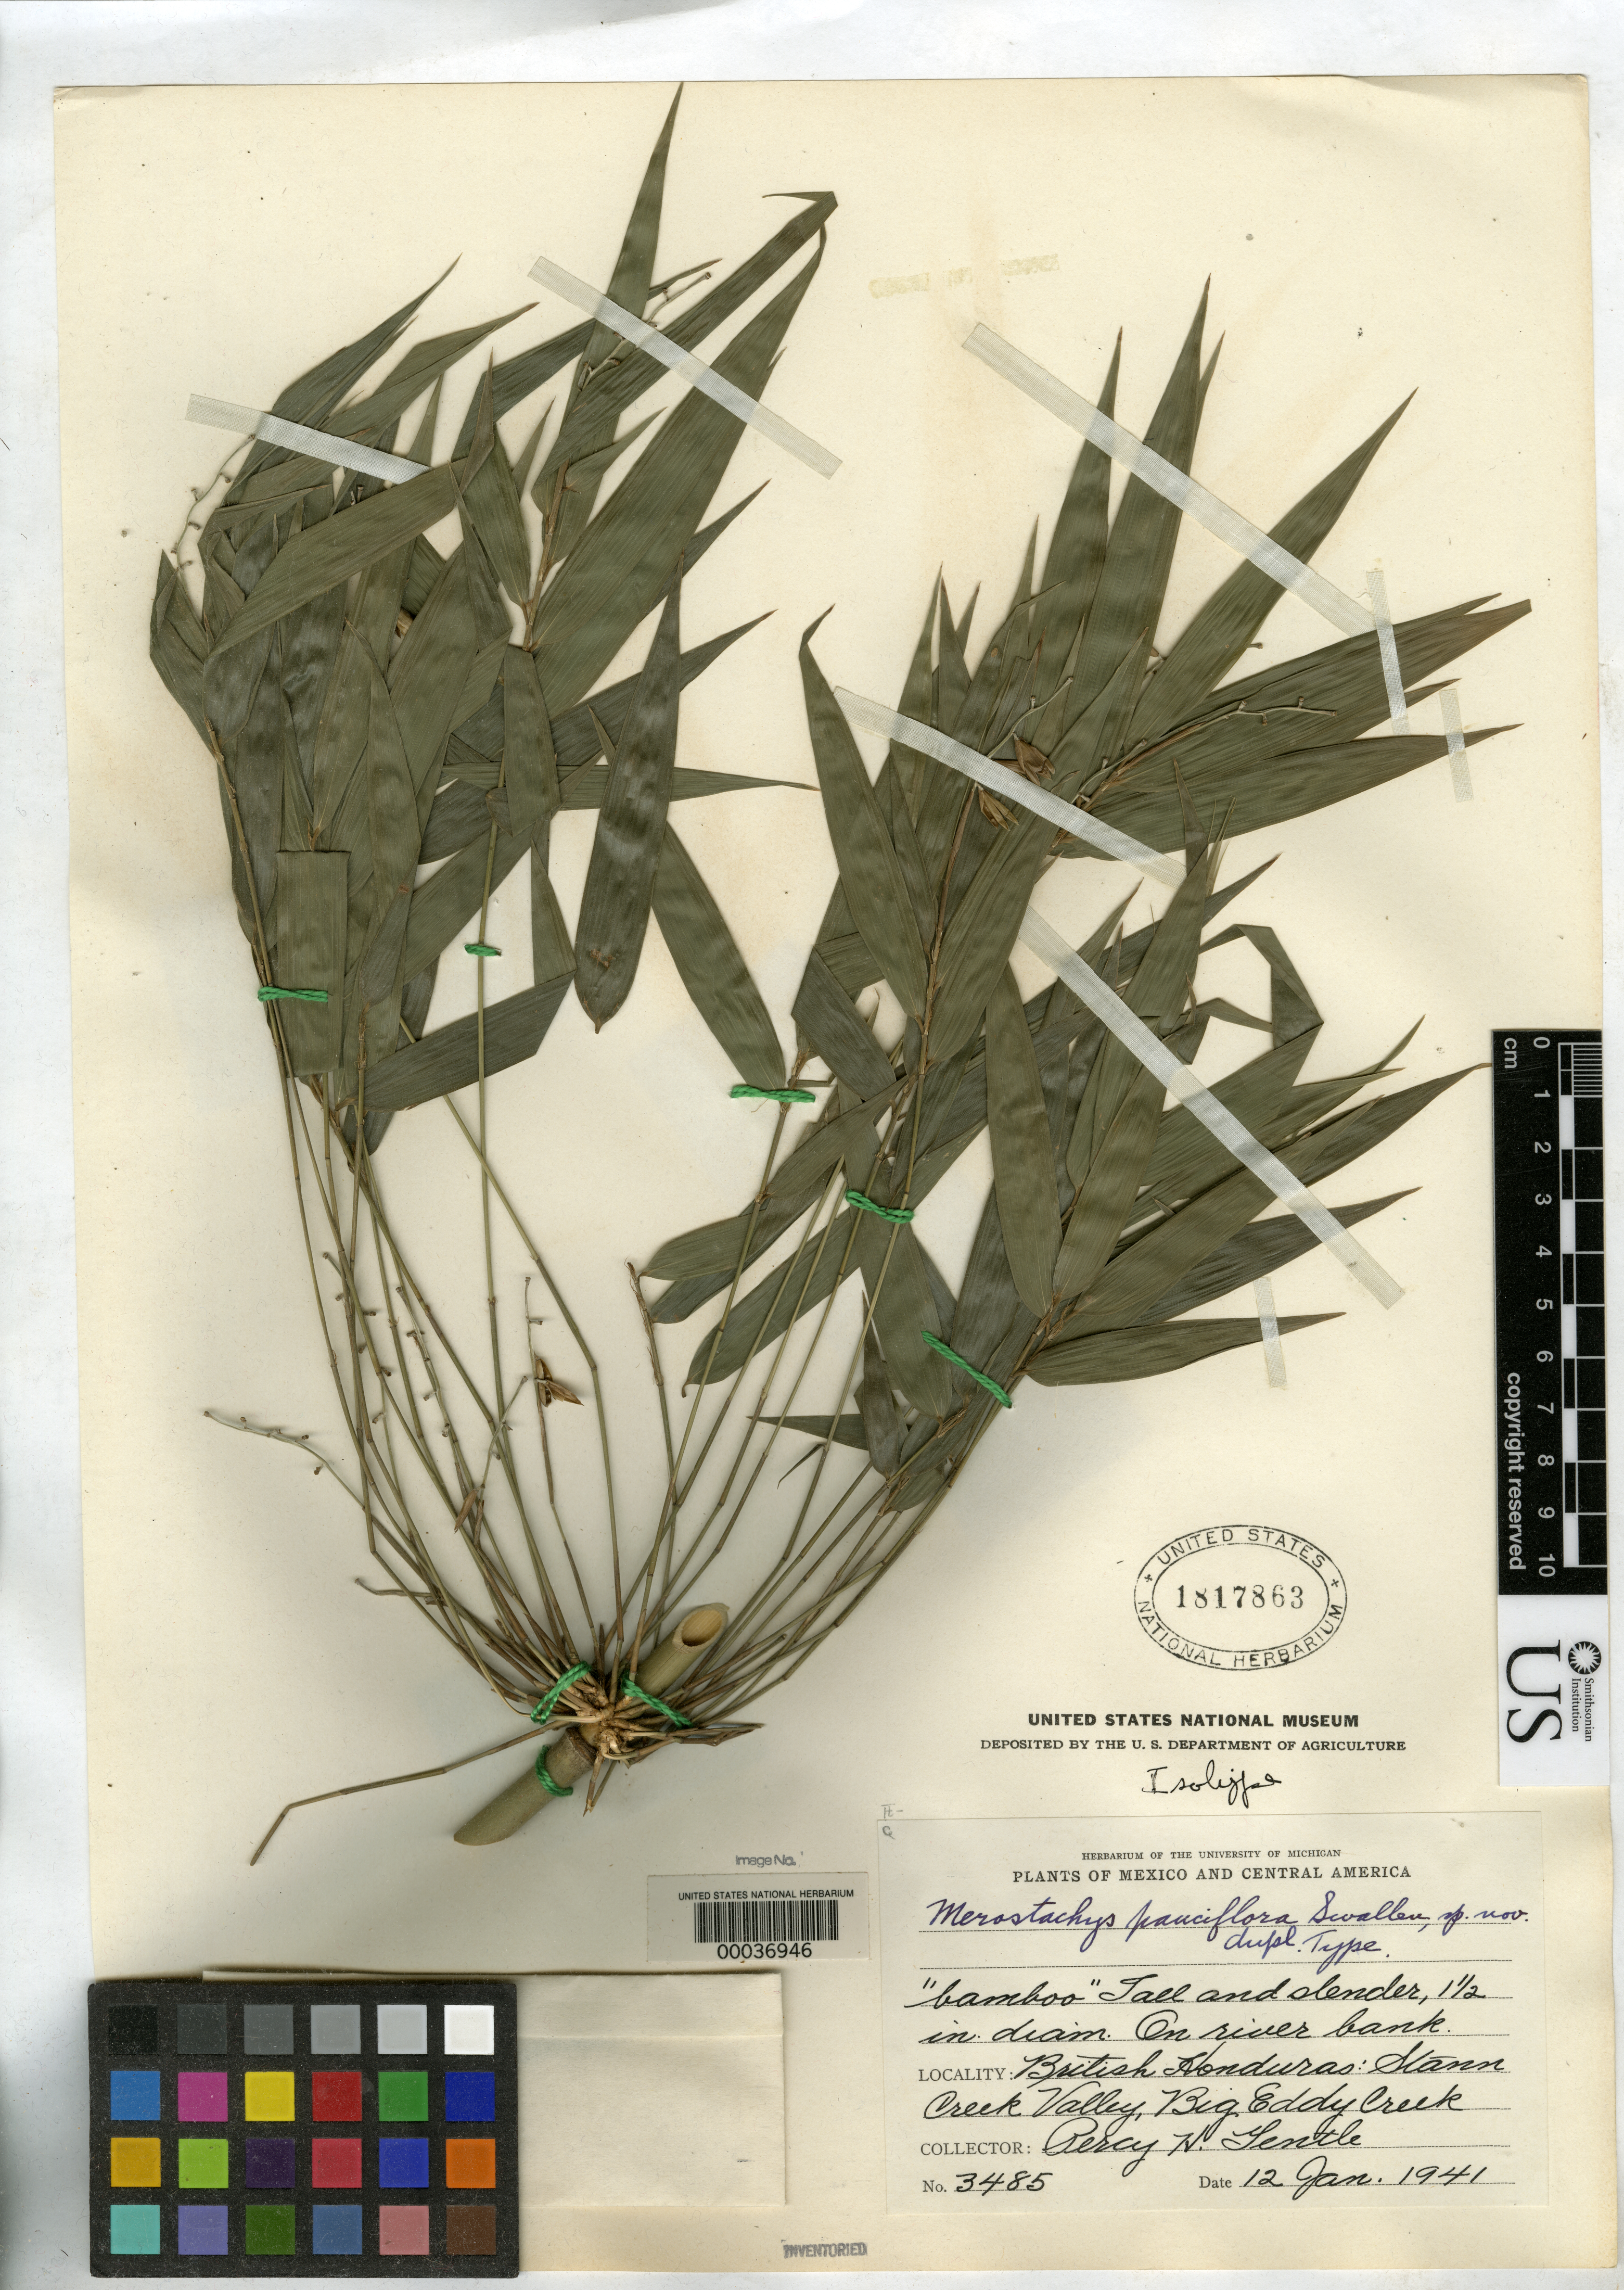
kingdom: Plantae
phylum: Tracheophyta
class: Liliopsida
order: Poales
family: Poaceae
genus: Merostachys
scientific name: Merostachys pauciflora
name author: Swallen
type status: Isotype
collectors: P. H. Gentle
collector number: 3485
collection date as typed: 12 Jan 1941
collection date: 1941-01-12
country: Belize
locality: Stann Creek Valley, Big Eddy Creek.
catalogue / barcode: US 1817863